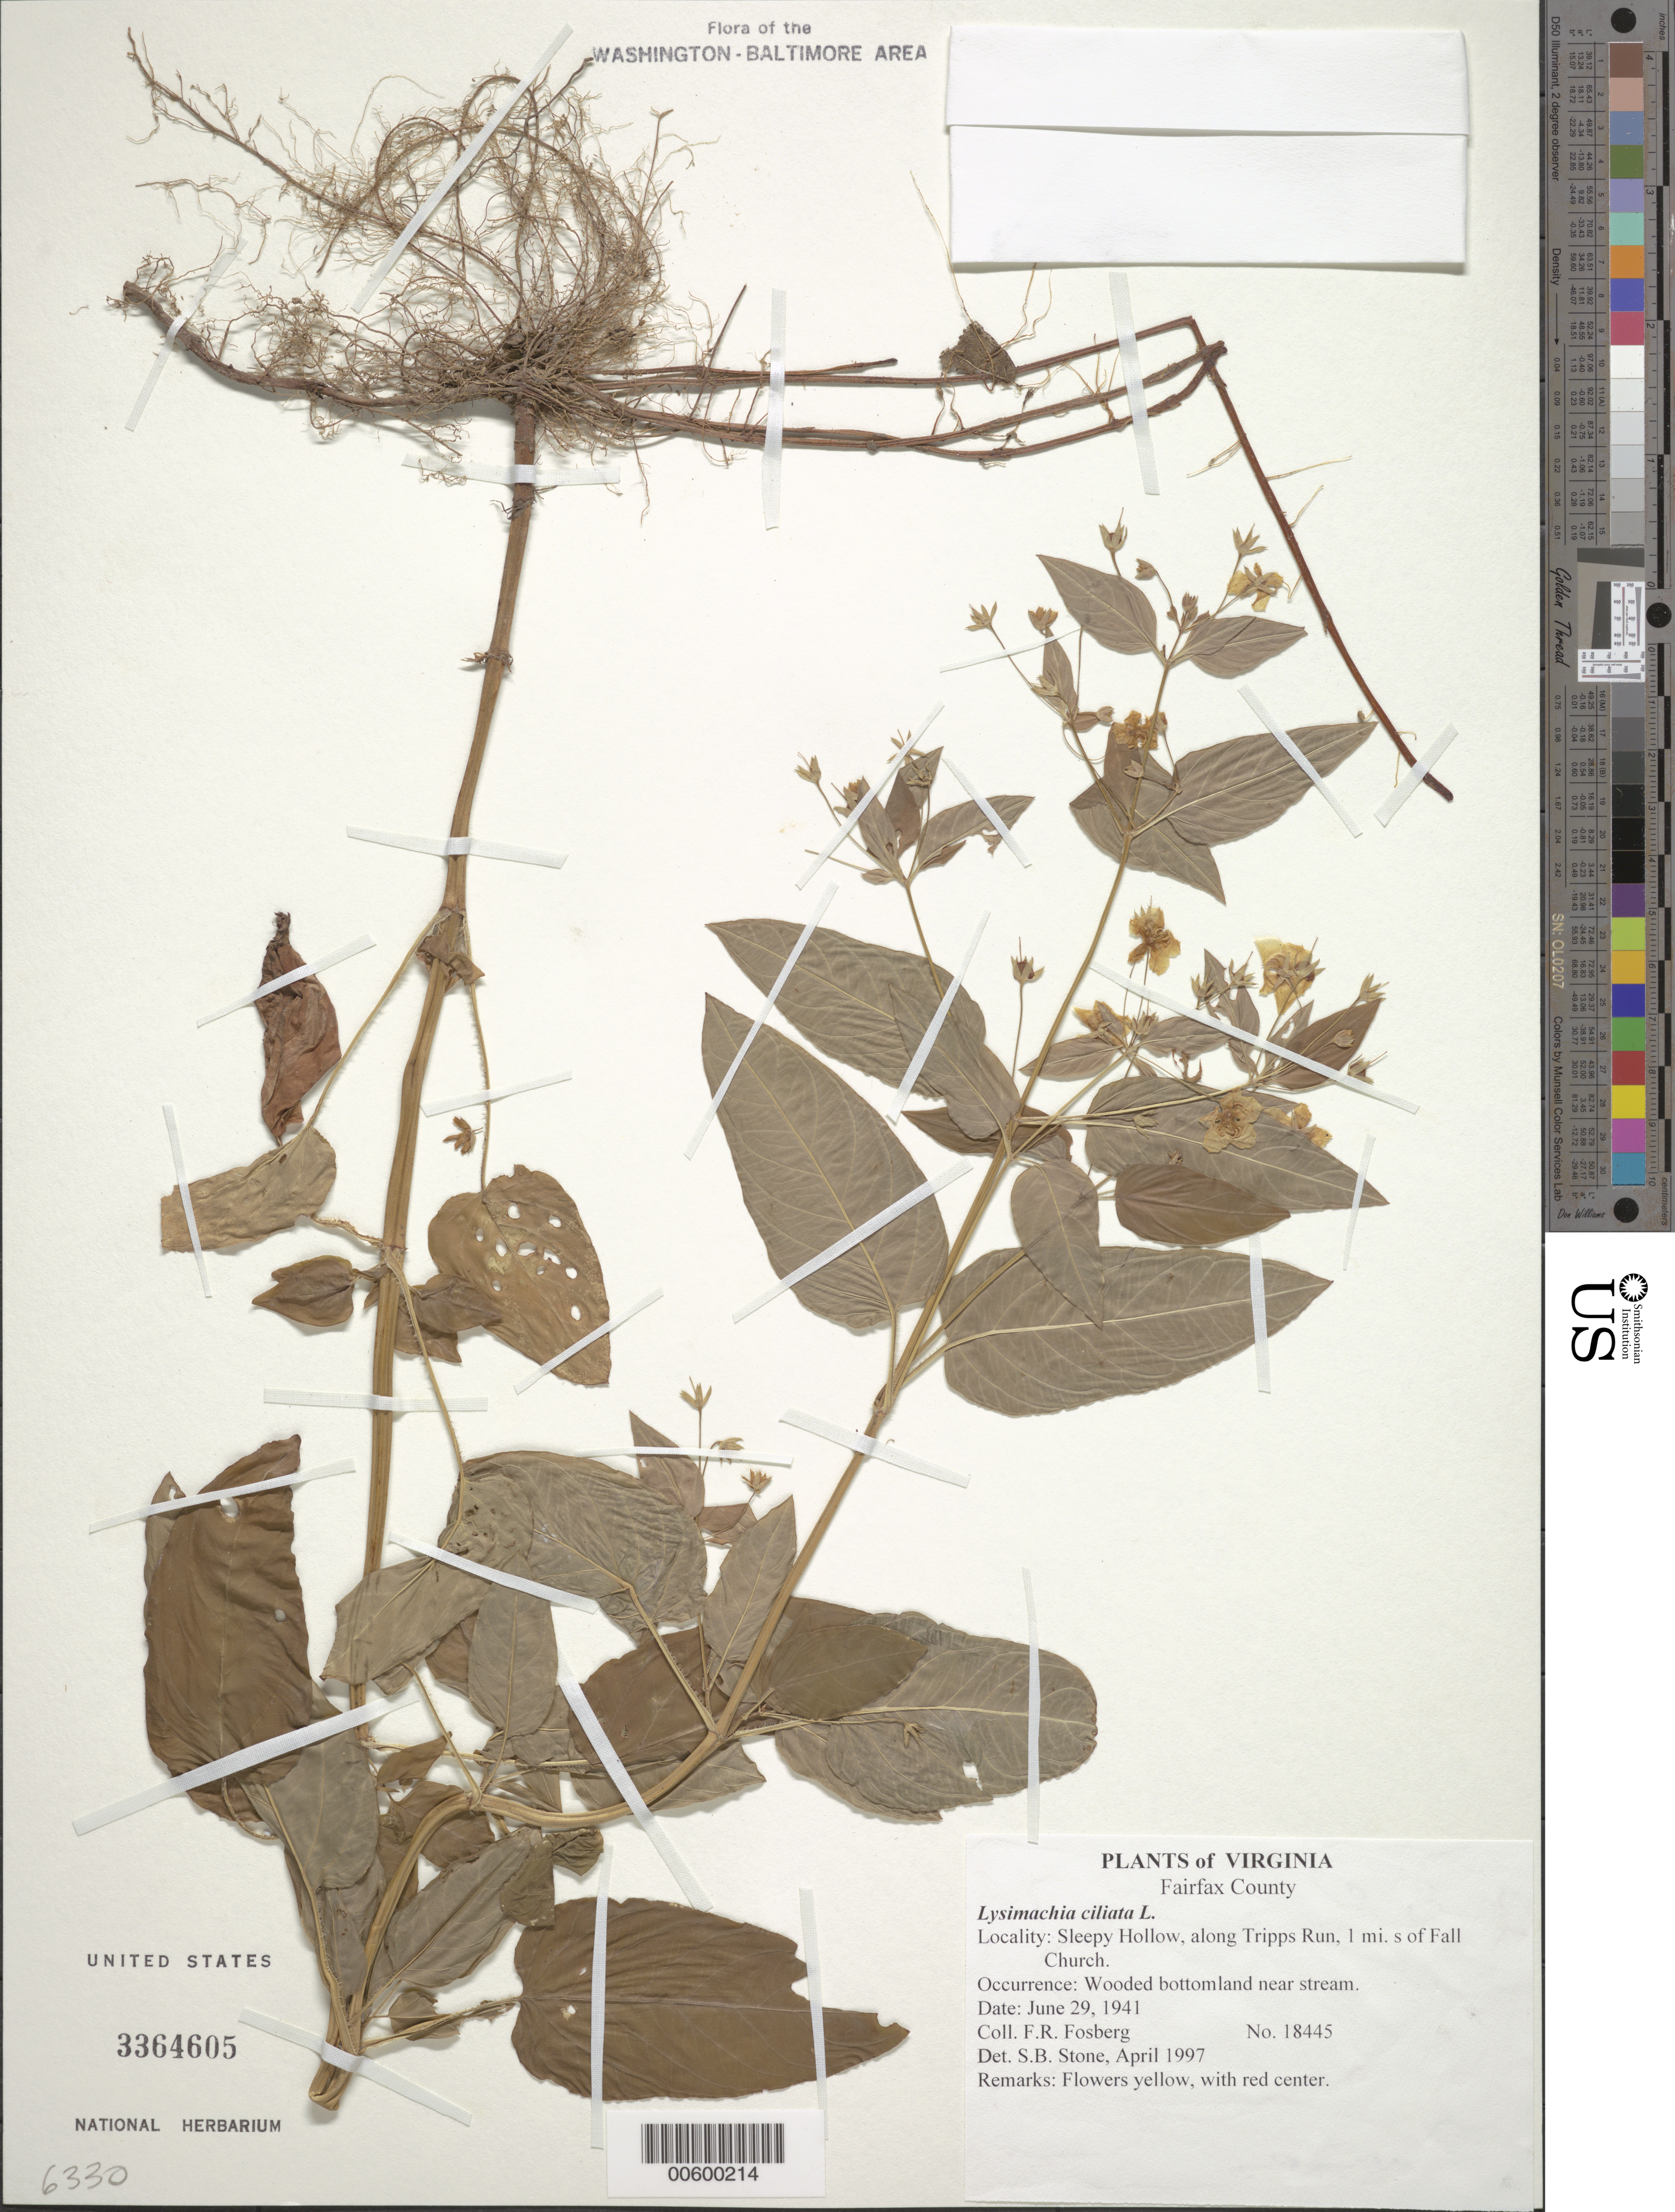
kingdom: Plantae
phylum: Tracheophyta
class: Magnoliopsida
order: Ericales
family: Primulaceae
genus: Lysimachia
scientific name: Lysimachia ciliata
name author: L.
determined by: Stone, S. B.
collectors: F. R. Fosberg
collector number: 18445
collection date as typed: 29 Jun 1941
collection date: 1941-06-29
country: United States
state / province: Virginia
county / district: Fairfax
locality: Sleepy Hollow, along Tripps Run, 1 mi. s of Fall Church.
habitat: Wooded bottomland near stream.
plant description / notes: Common name: Fringed Loosestrife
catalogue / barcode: US 3364605